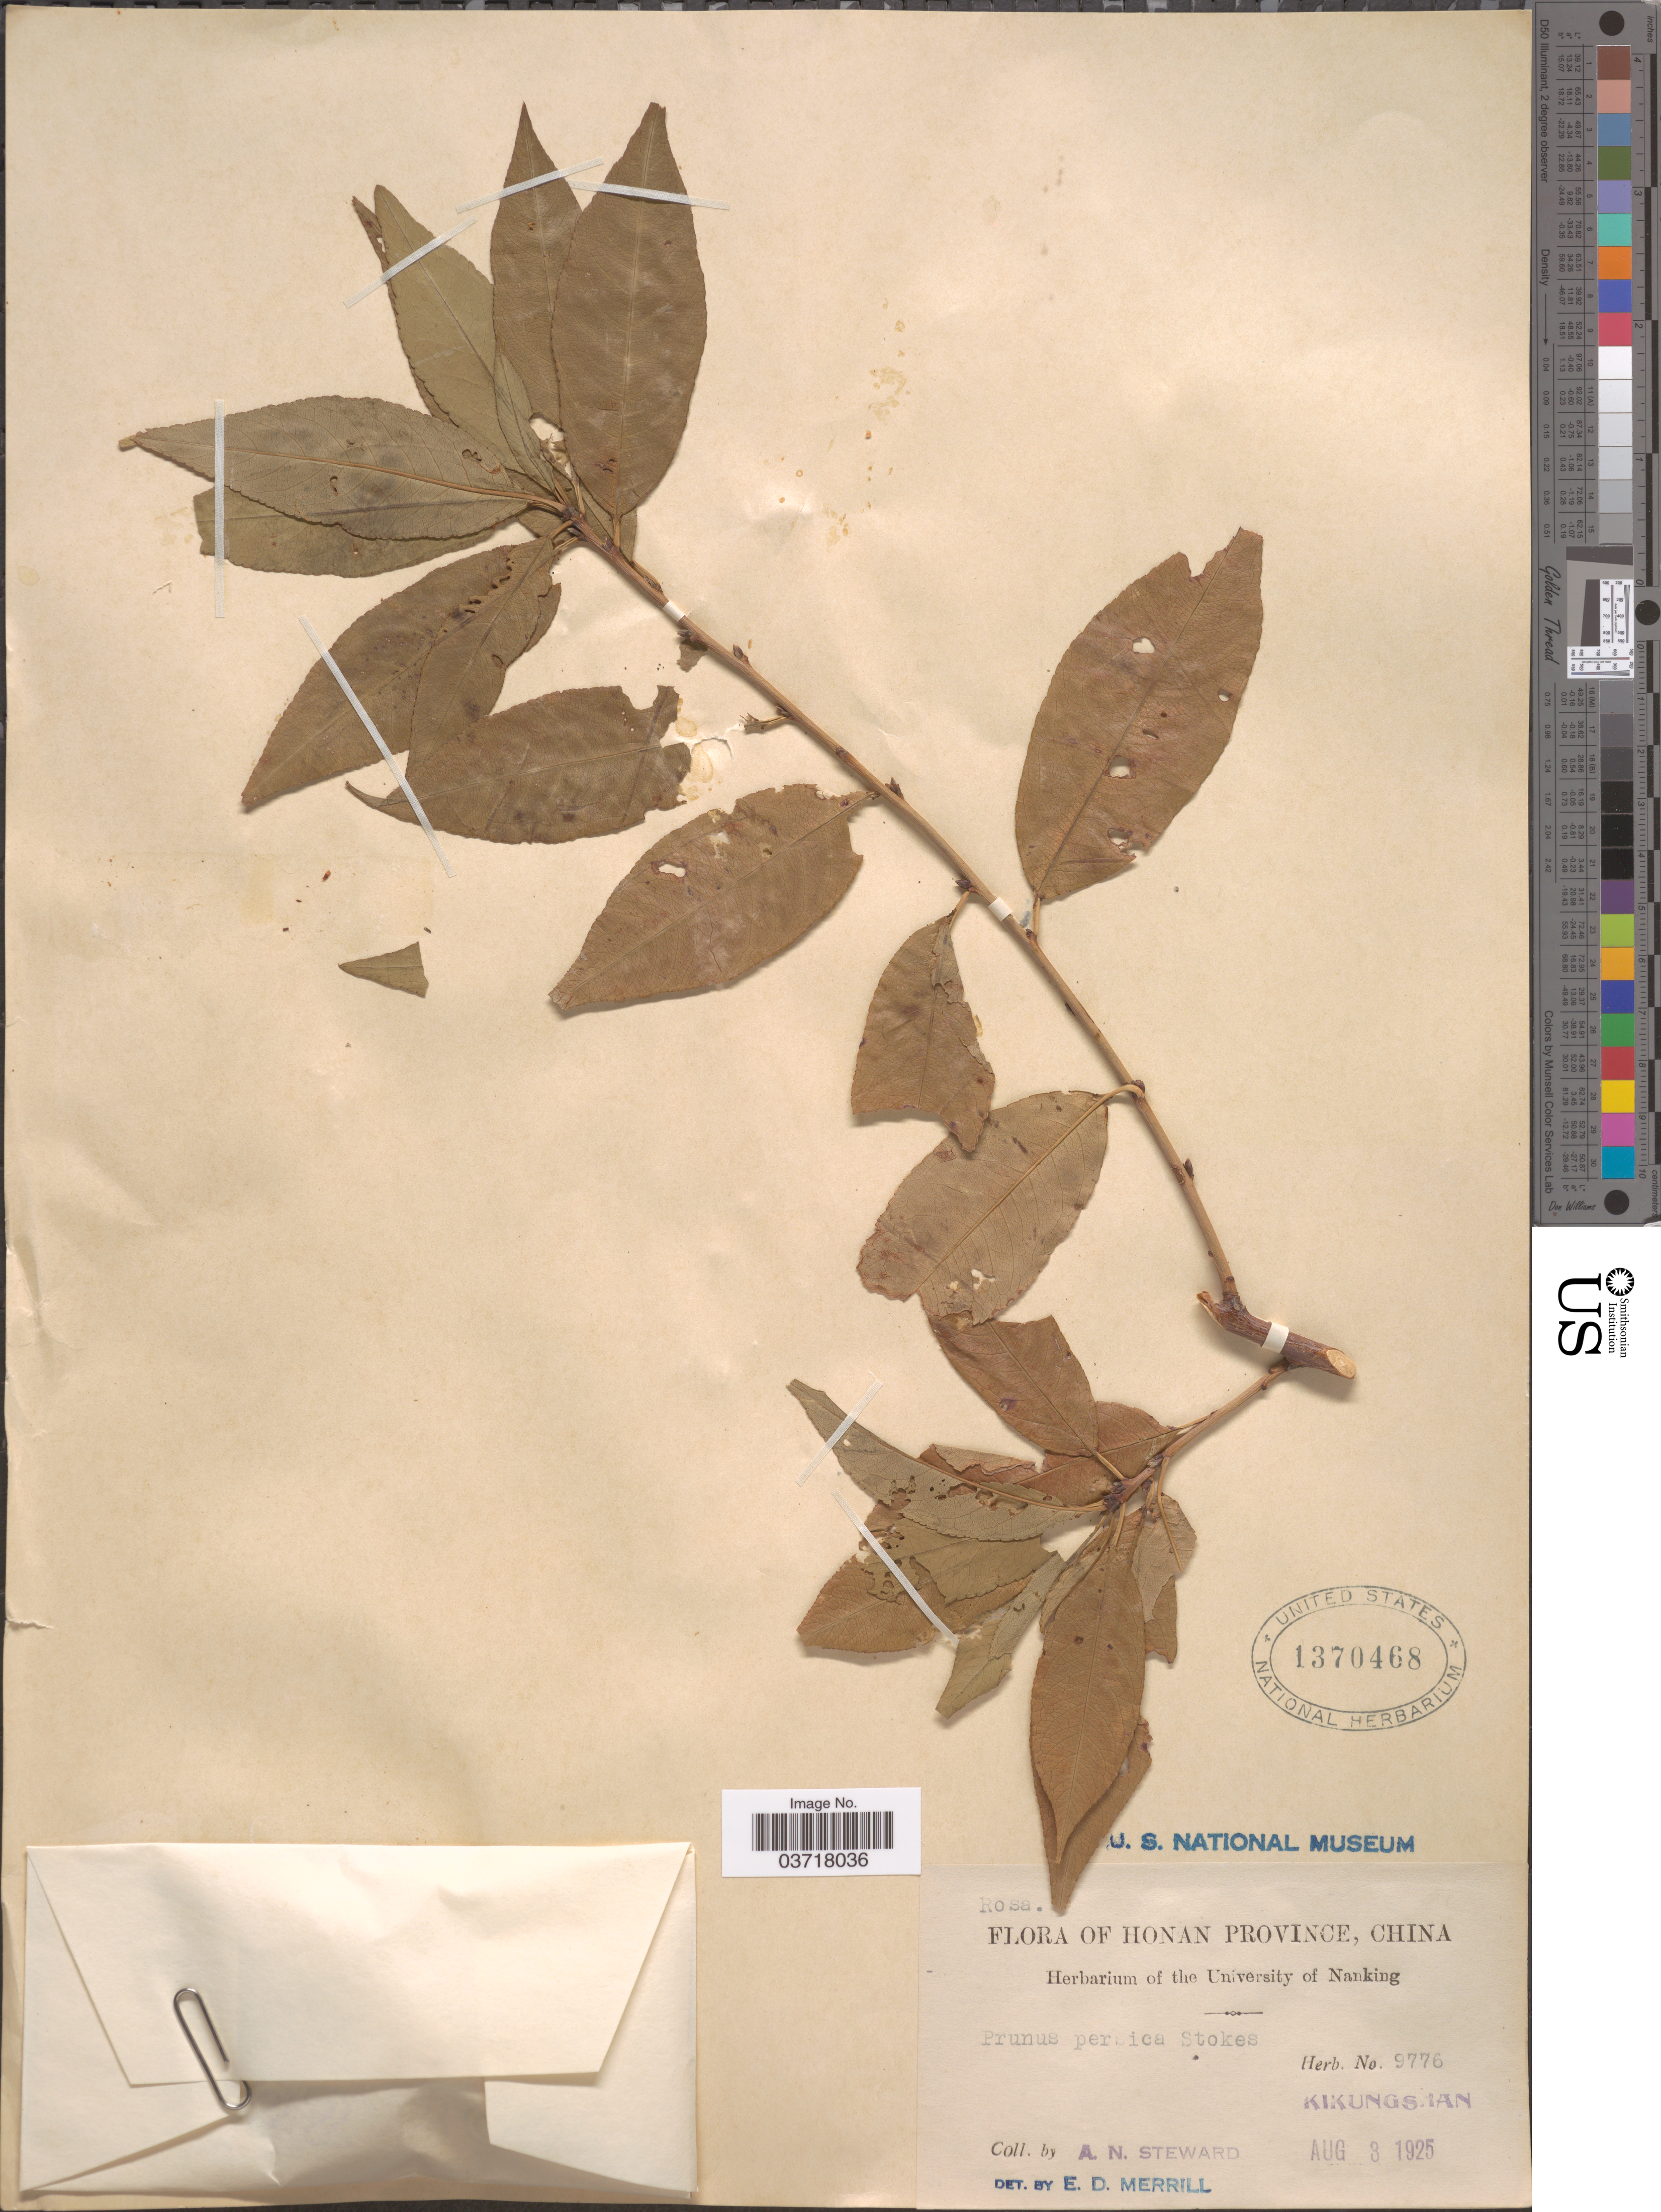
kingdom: Plantae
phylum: Tracheophyta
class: Magnoliopsida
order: Rosales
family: Rosaceae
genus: Prunus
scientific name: Prunus persica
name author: (L.) Batsch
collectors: A. N. Steward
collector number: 9776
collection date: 1925-08-03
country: China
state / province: Henan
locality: Honan Province. Kikungshan.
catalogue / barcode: US 1370468